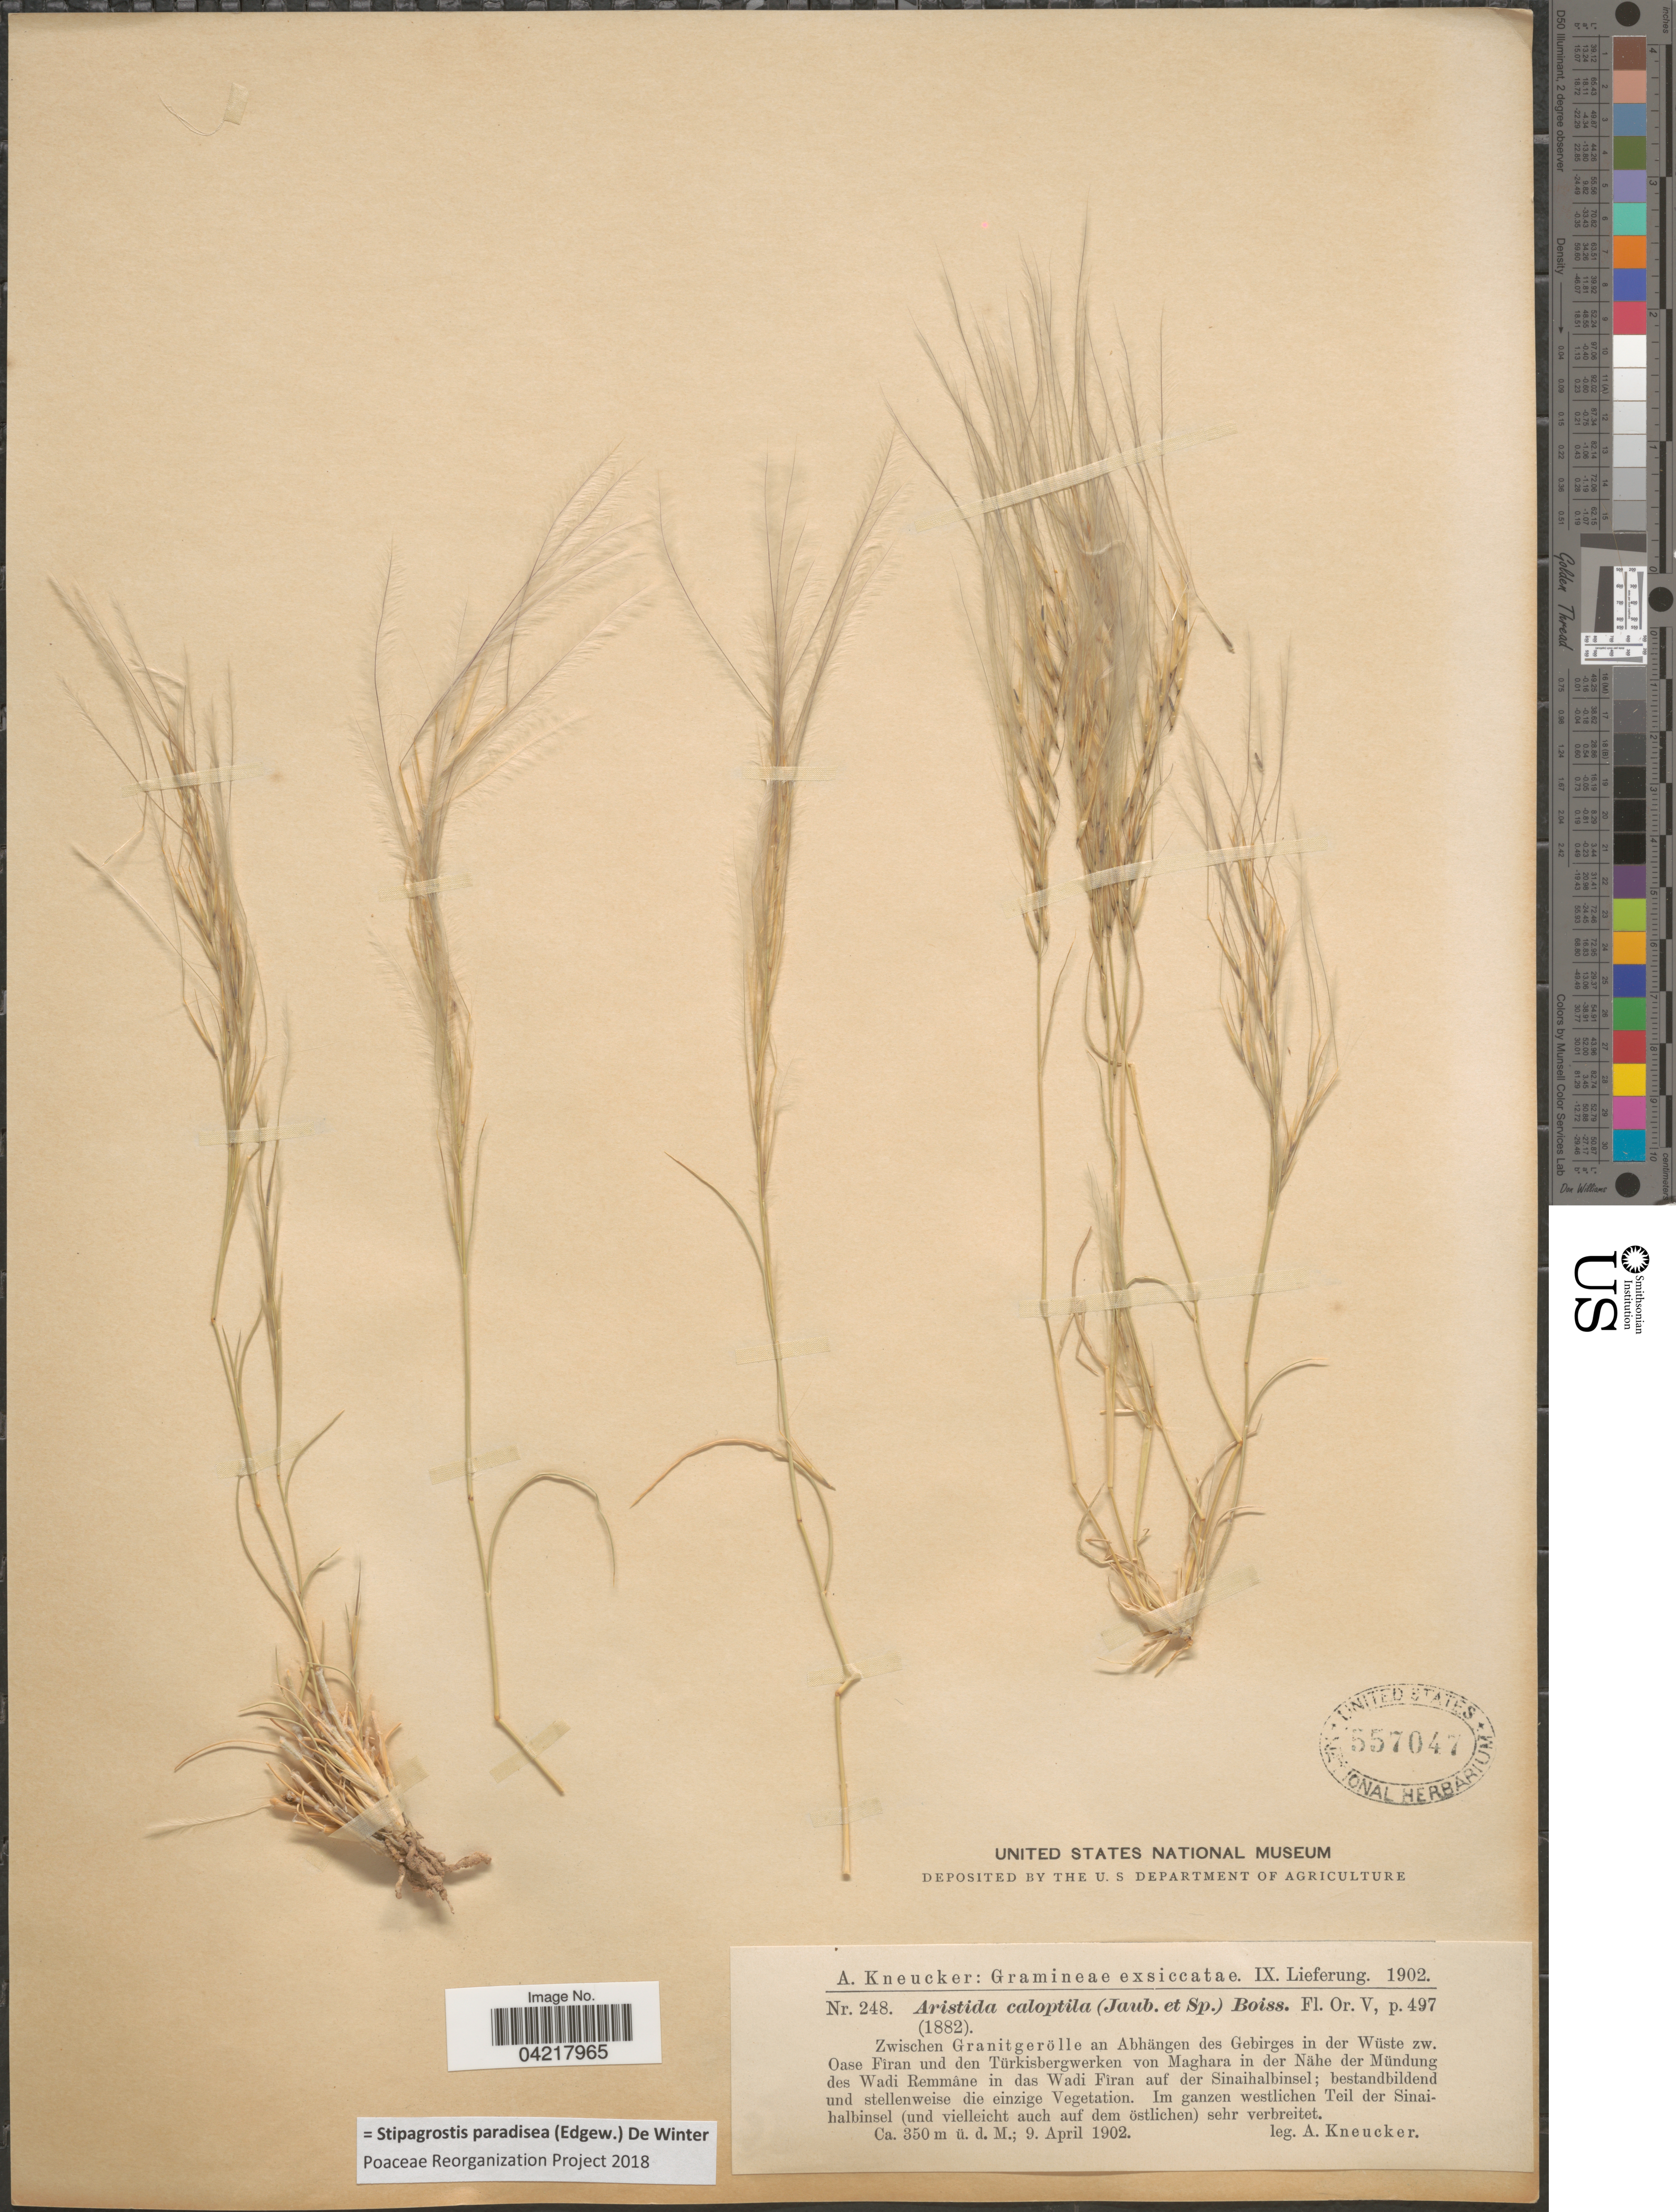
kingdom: Plantae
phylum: Tracheophyta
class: Liliopsida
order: Poales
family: Poaceae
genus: Stipagrostis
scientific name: Stipagrostis paradisea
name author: (Edgew.) De Winter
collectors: A. Kneucker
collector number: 248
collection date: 1902-04-09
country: Egypt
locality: Zwischen Granitgerökke an Abhängen des Gebirges in der Wüste zw. Oase Fîran und den Türkisbergwerken von Maghara in der Nähe der Mündung des Wadi Remmâne in das Wadi Fîran auf der Sinaihalbinsel; bestandbildend und stellenweise die einzige Vegetation. Im ganzen westlichen Teil der Sinaihalbinsel (und vielleicht auch auf dem östlichen) sehr verbreitet.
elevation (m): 350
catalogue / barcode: US 557047